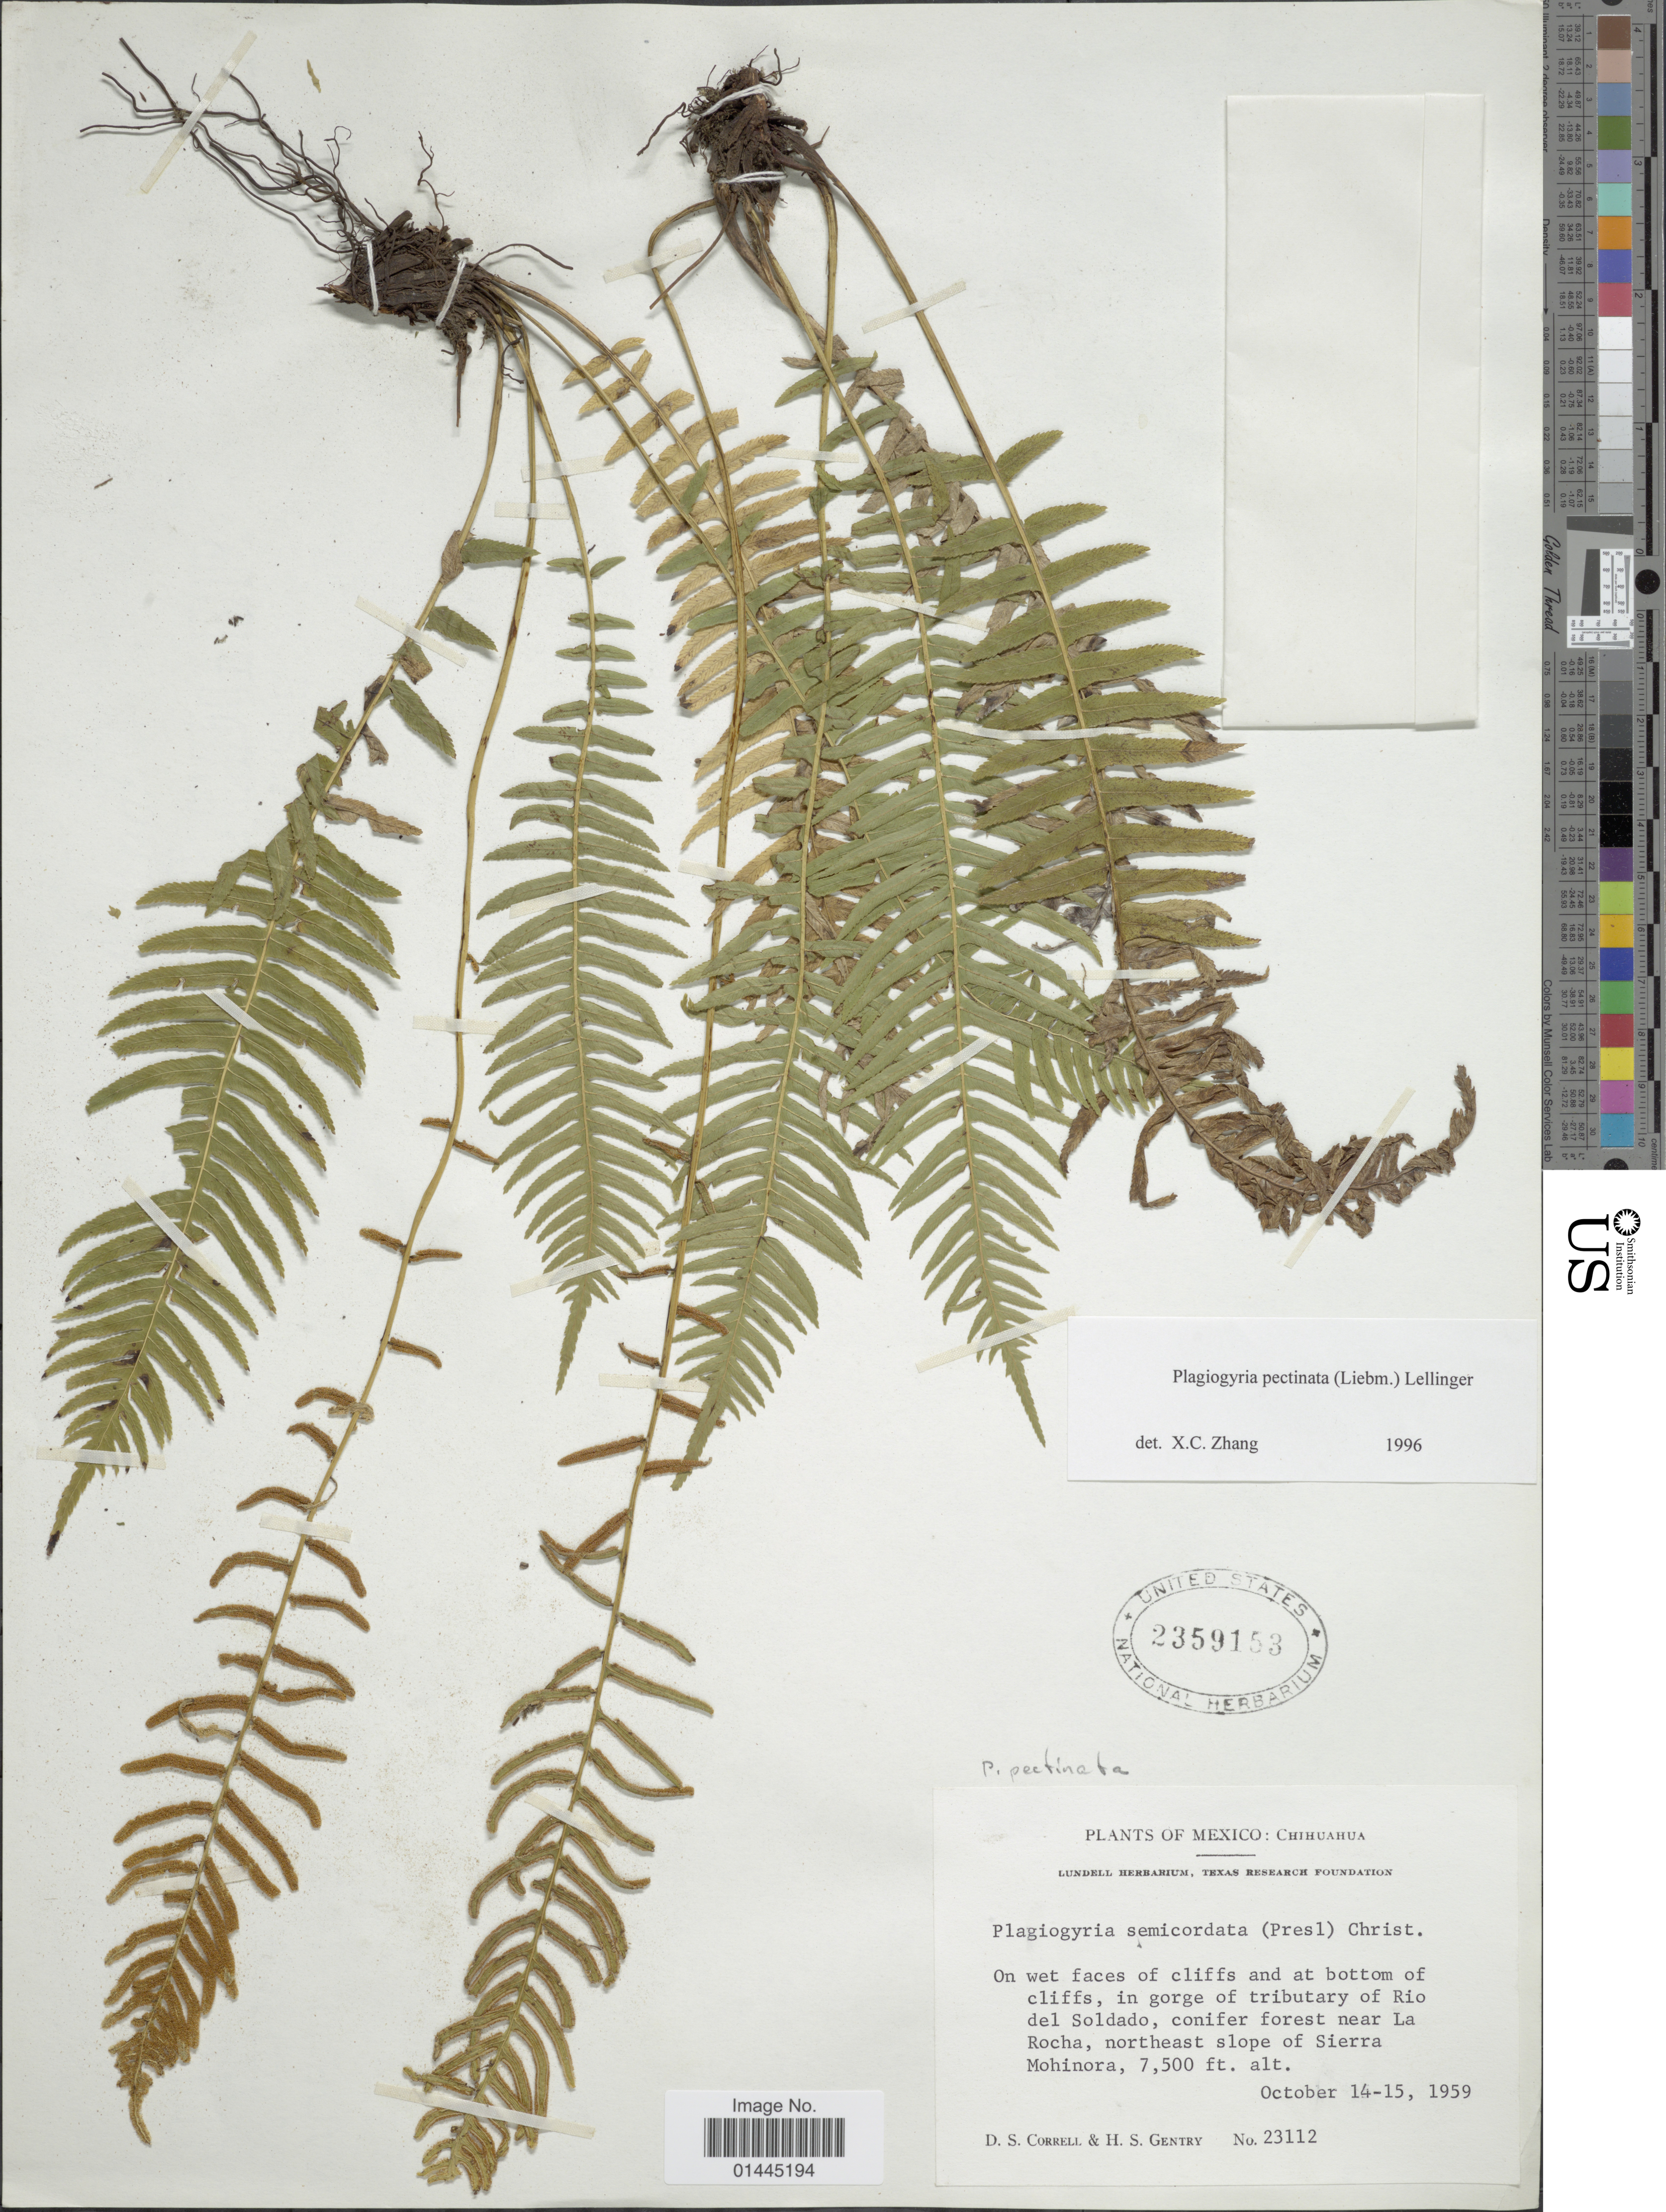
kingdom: Plantae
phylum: Tracheophyta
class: Polypodiopsida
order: Cyatheales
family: Plagiogyriaceae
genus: Plagiogyria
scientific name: Plagiogyria pectinata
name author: (Liebm.) Lellinger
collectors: D. S. Correll & H. S. Gentry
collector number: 23112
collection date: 1959-10-14/1959-10-15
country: Mexico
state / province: Chihuahua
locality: On wet faces of cliffs and at bottom of cliffs, in gorge of tributary of Rio del Soldado, conifer forest near La Rocha, northeast slope of Sierra Mohinora.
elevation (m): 2286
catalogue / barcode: US 2359153